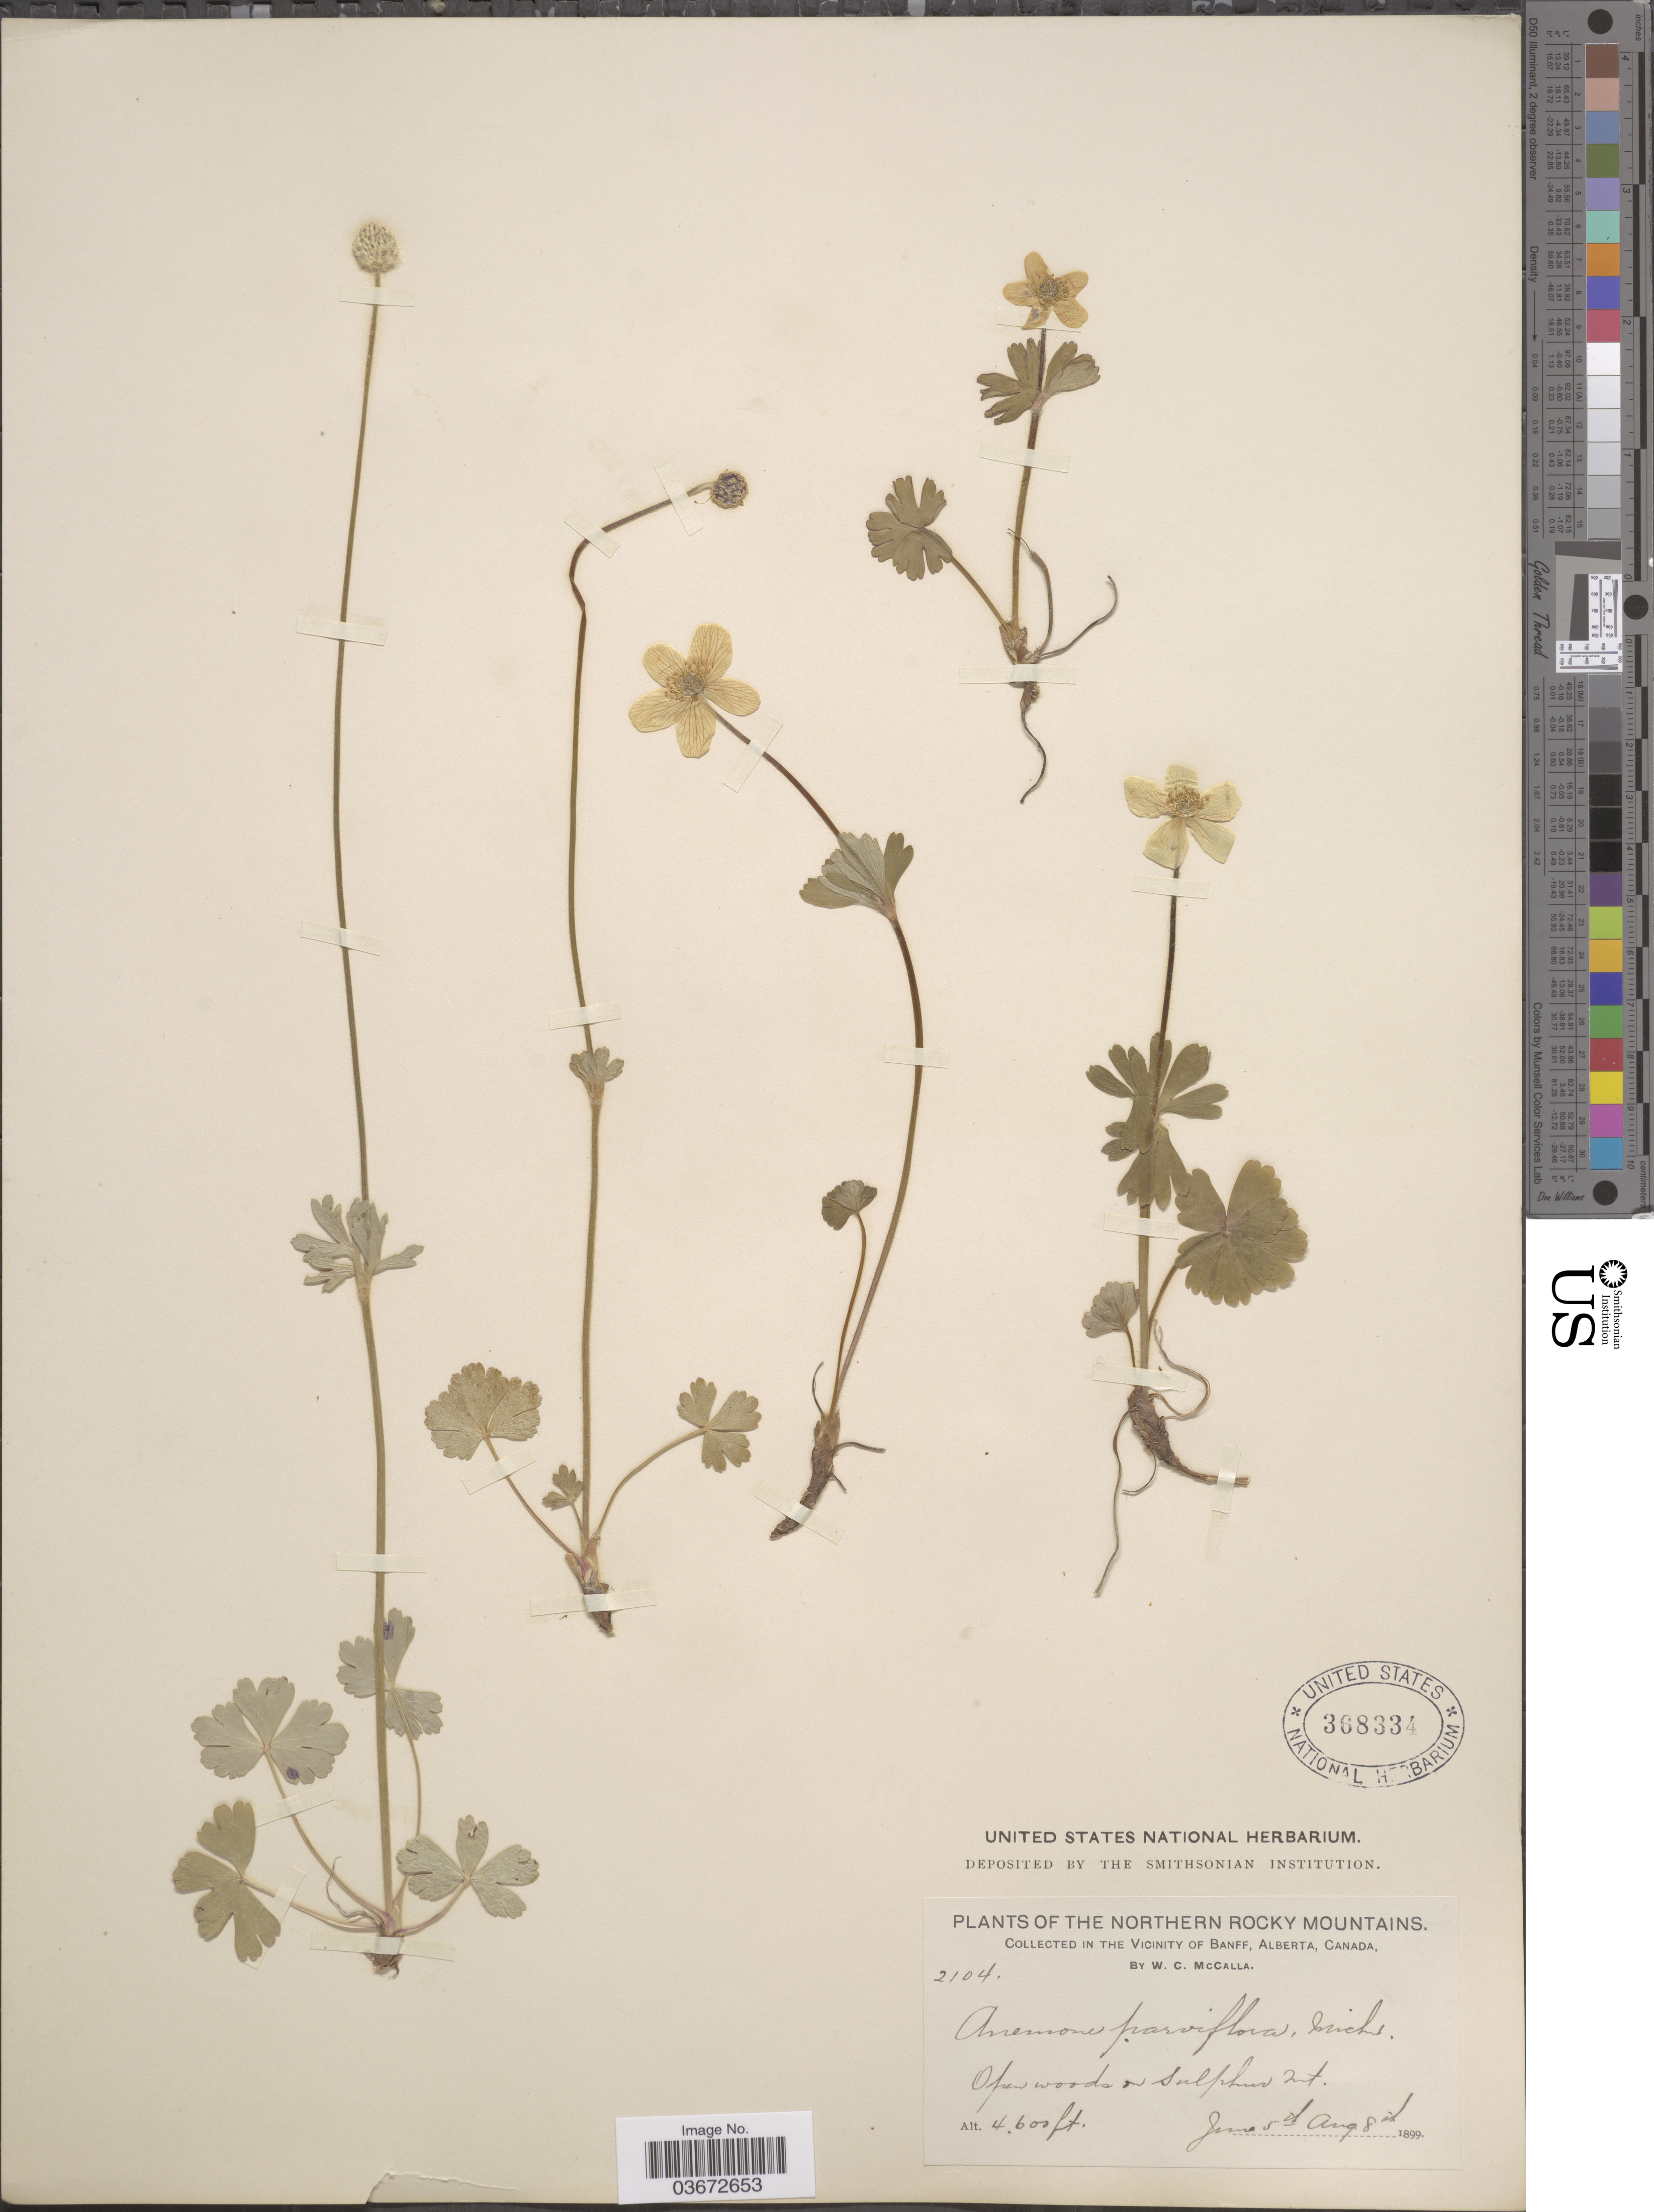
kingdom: Plantae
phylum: Tracheophyta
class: Magnoliopsida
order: Ranunculales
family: Ranunculaceae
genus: Anemone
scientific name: Anemone parviflora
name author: Michx.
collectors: W. McCalla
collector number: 2104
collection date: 1899-06-05/1899-08-08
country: Canada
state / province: Alberta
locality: The Northern Rocky Mountains. In the Vicinity of Banff. Open woods on Sulphur Mt.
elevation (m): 1402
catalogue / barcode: US 368334